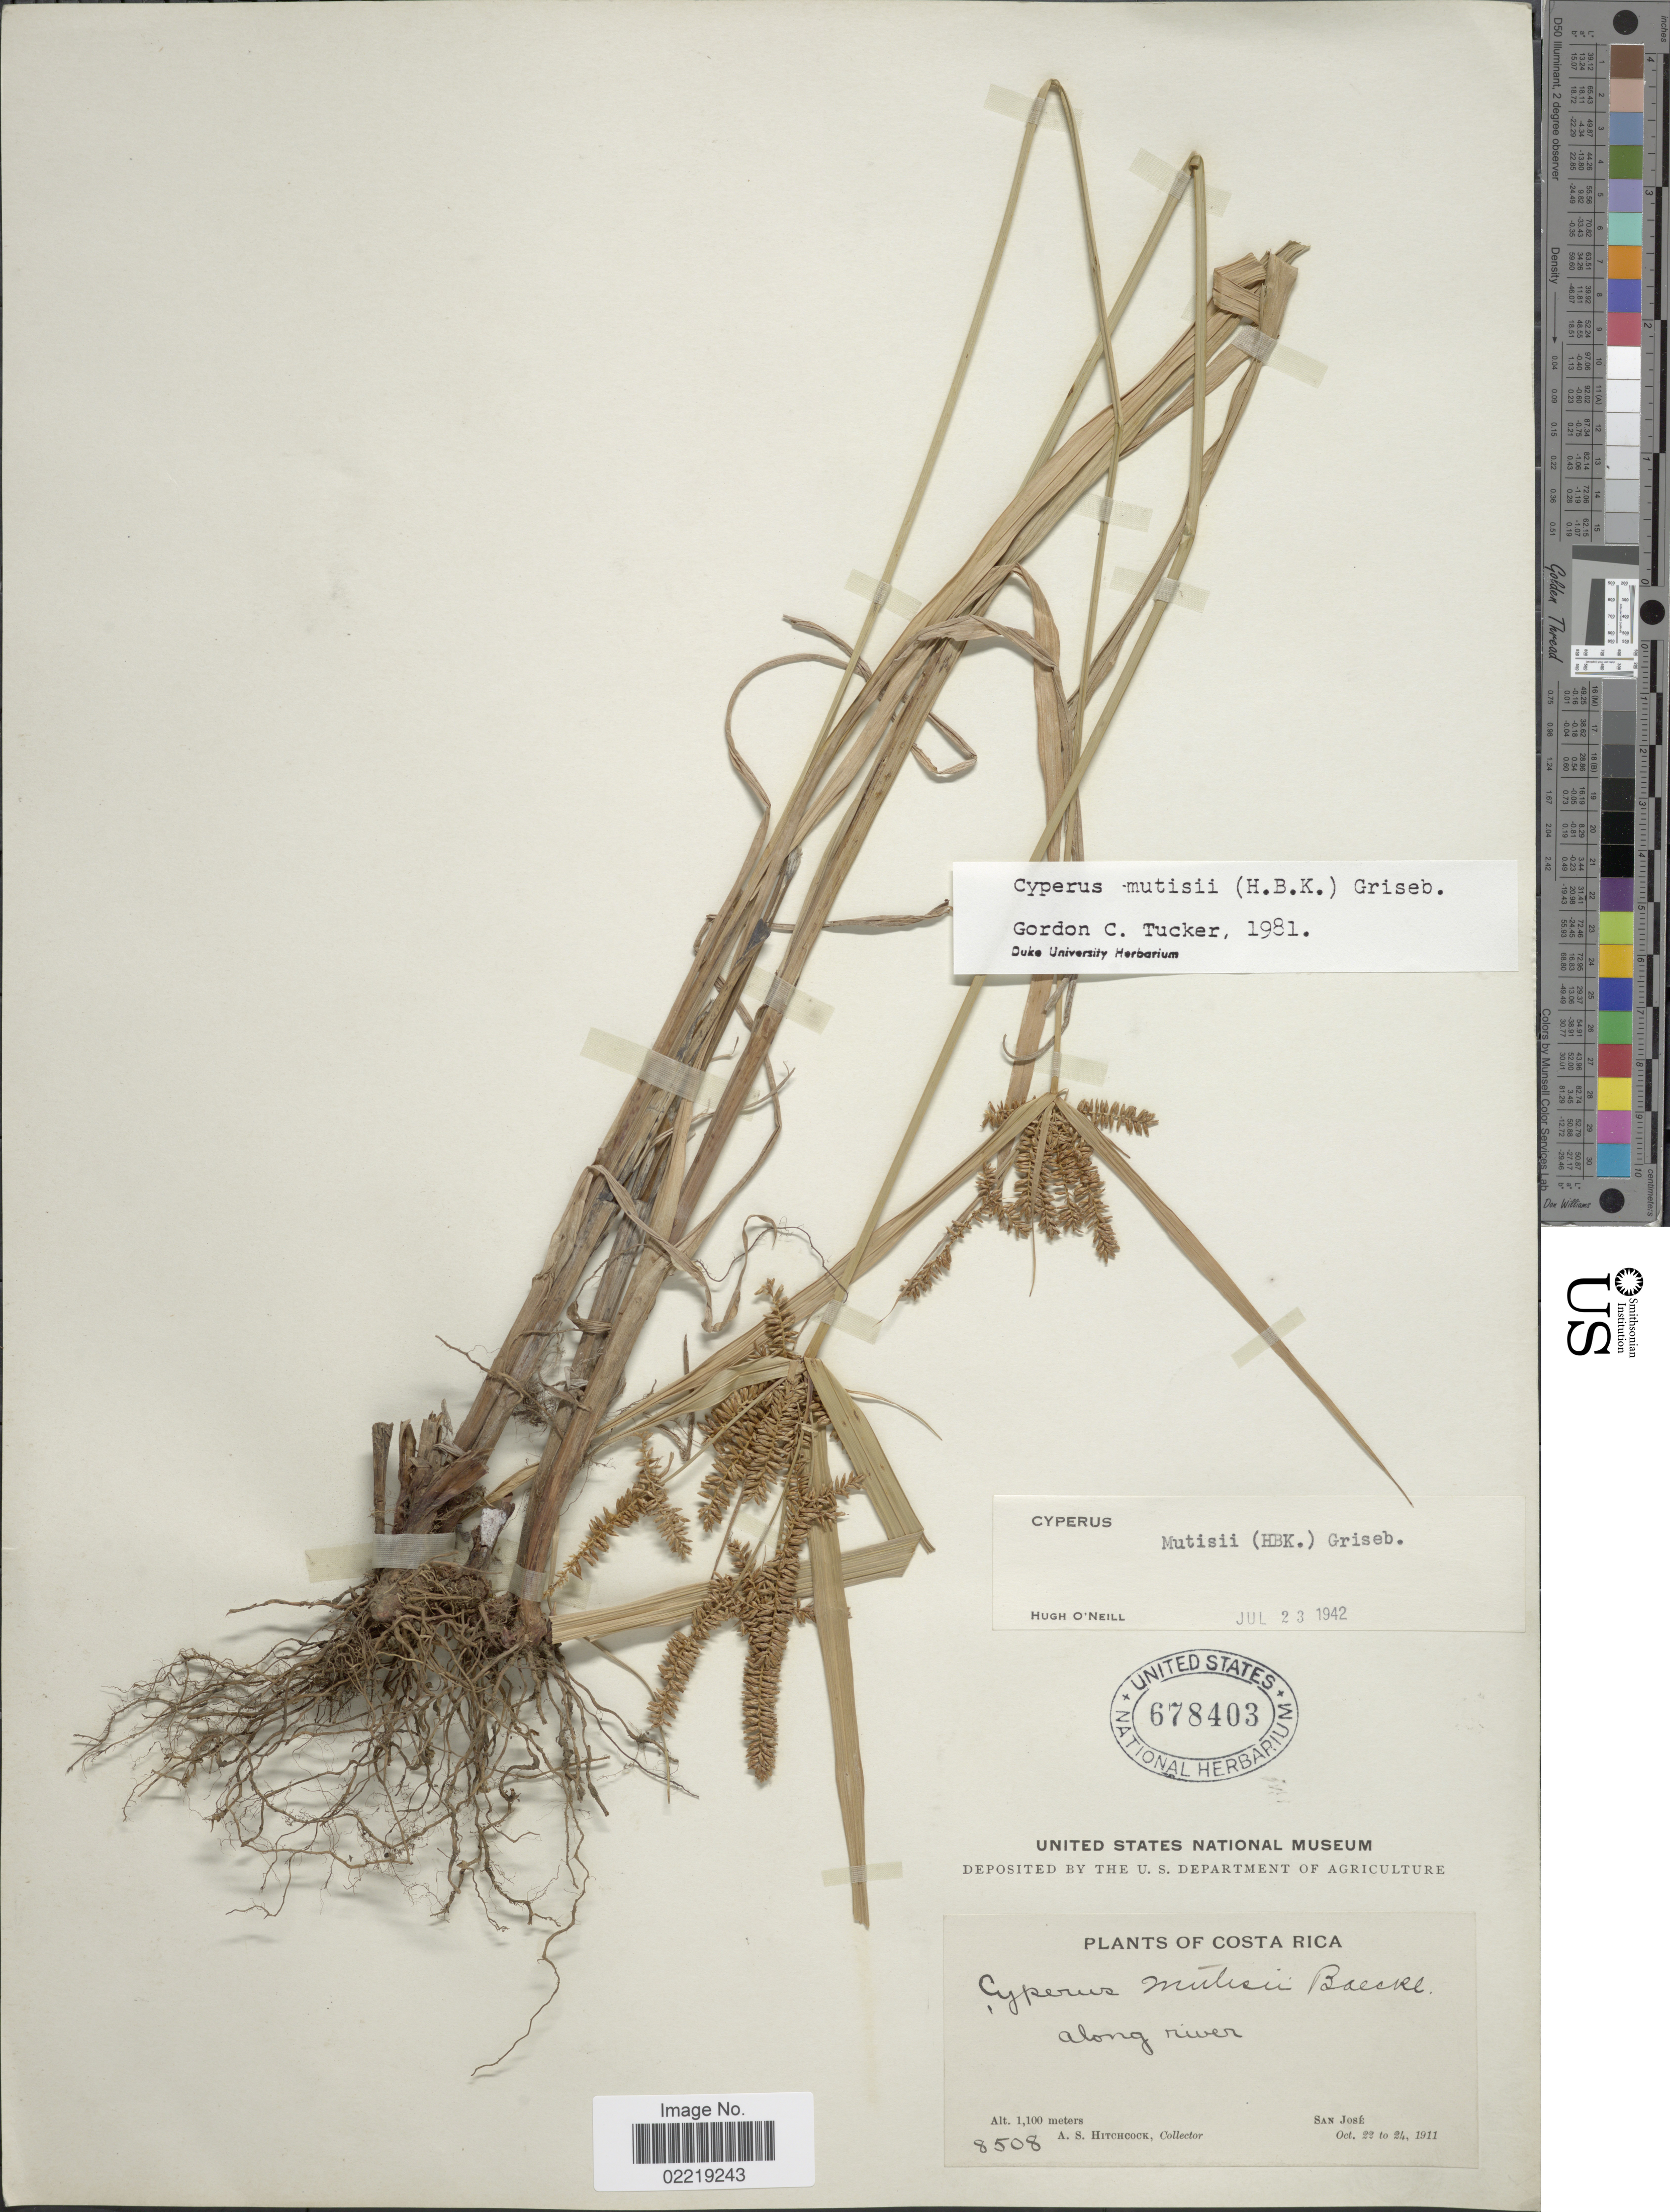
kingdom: Plantae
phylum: Tracheophyta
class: Liliopsida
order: Poales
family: Cyperaceae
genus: Cyperus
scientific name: Cyperus mutisii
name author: (Kunth) Andersson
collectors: A. S. Hitchcock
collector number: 8508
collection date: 1911-10-22/1911-10-24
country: Costa Rica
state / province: San José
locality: Along river, San Jose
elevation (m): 1100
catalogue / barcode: US 678403